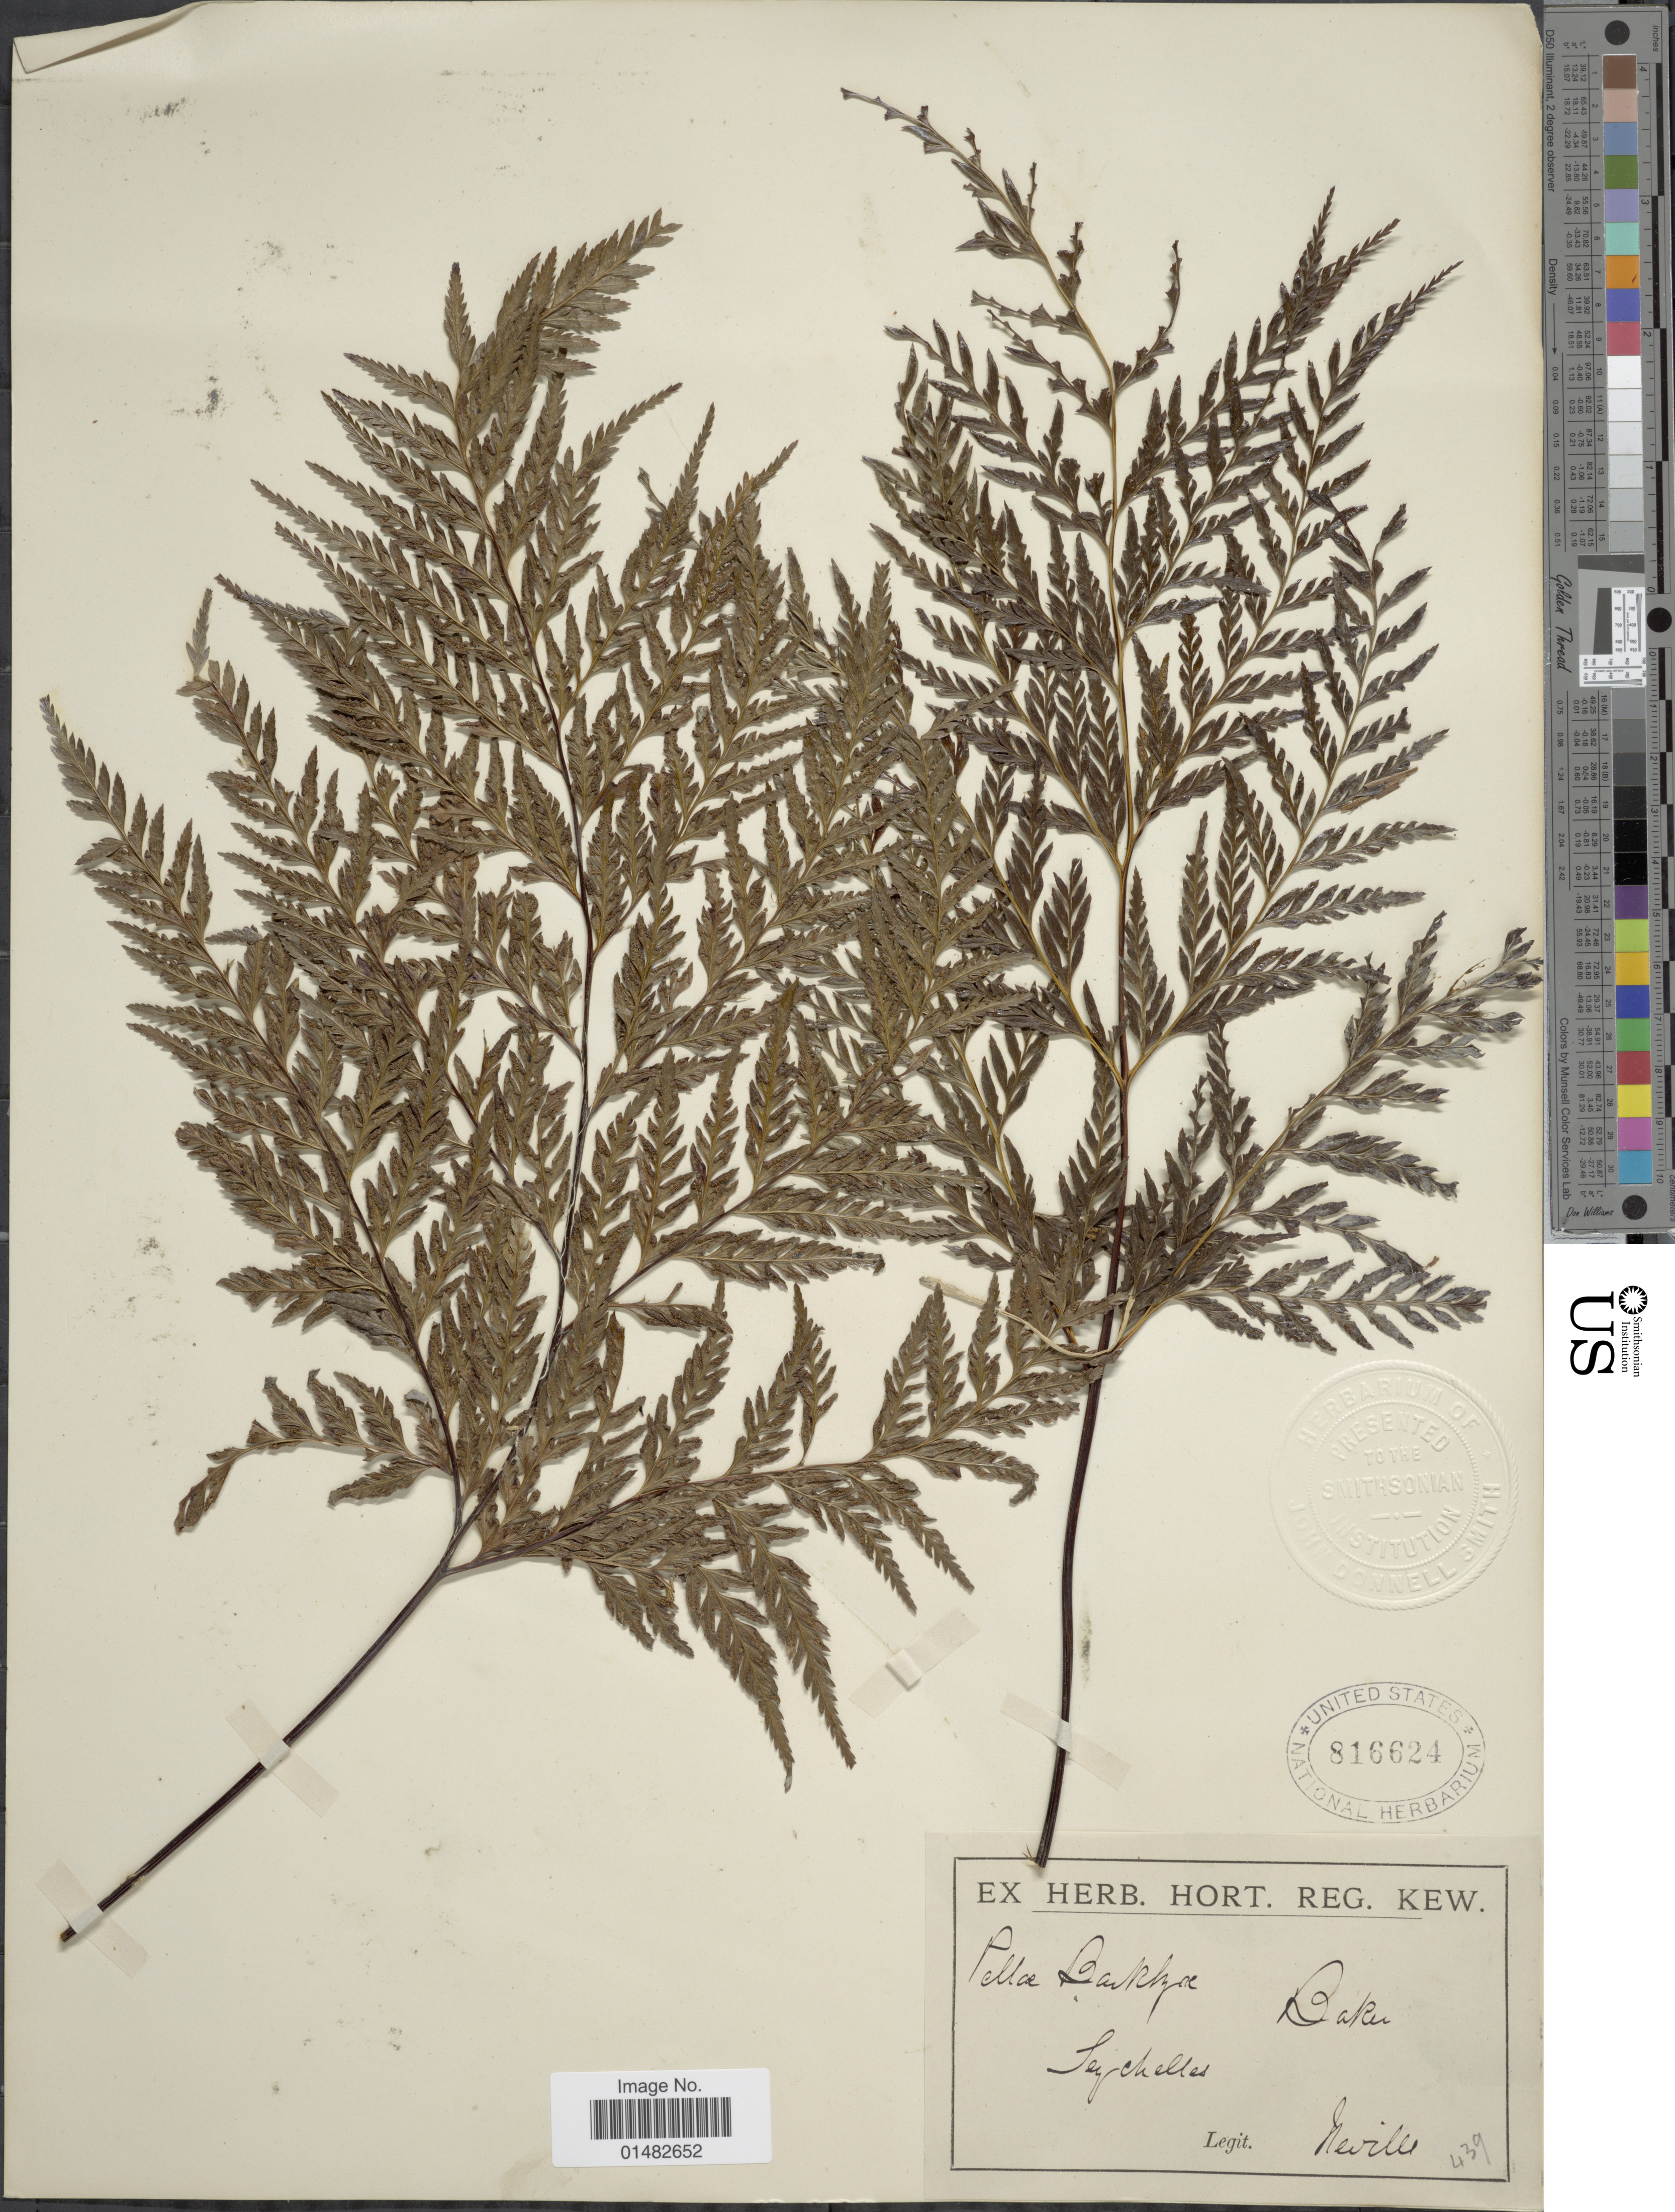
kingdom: Plantae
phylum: Tracheophyta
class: Polypodiopsida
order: Polypodiales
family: Pteridaceae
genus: Pteris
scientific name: Pteris barkleyae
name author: (Hook.) Mett. ex Kuhn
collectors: Neville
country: Seychelles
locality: Seychelles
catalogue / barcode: US 816624